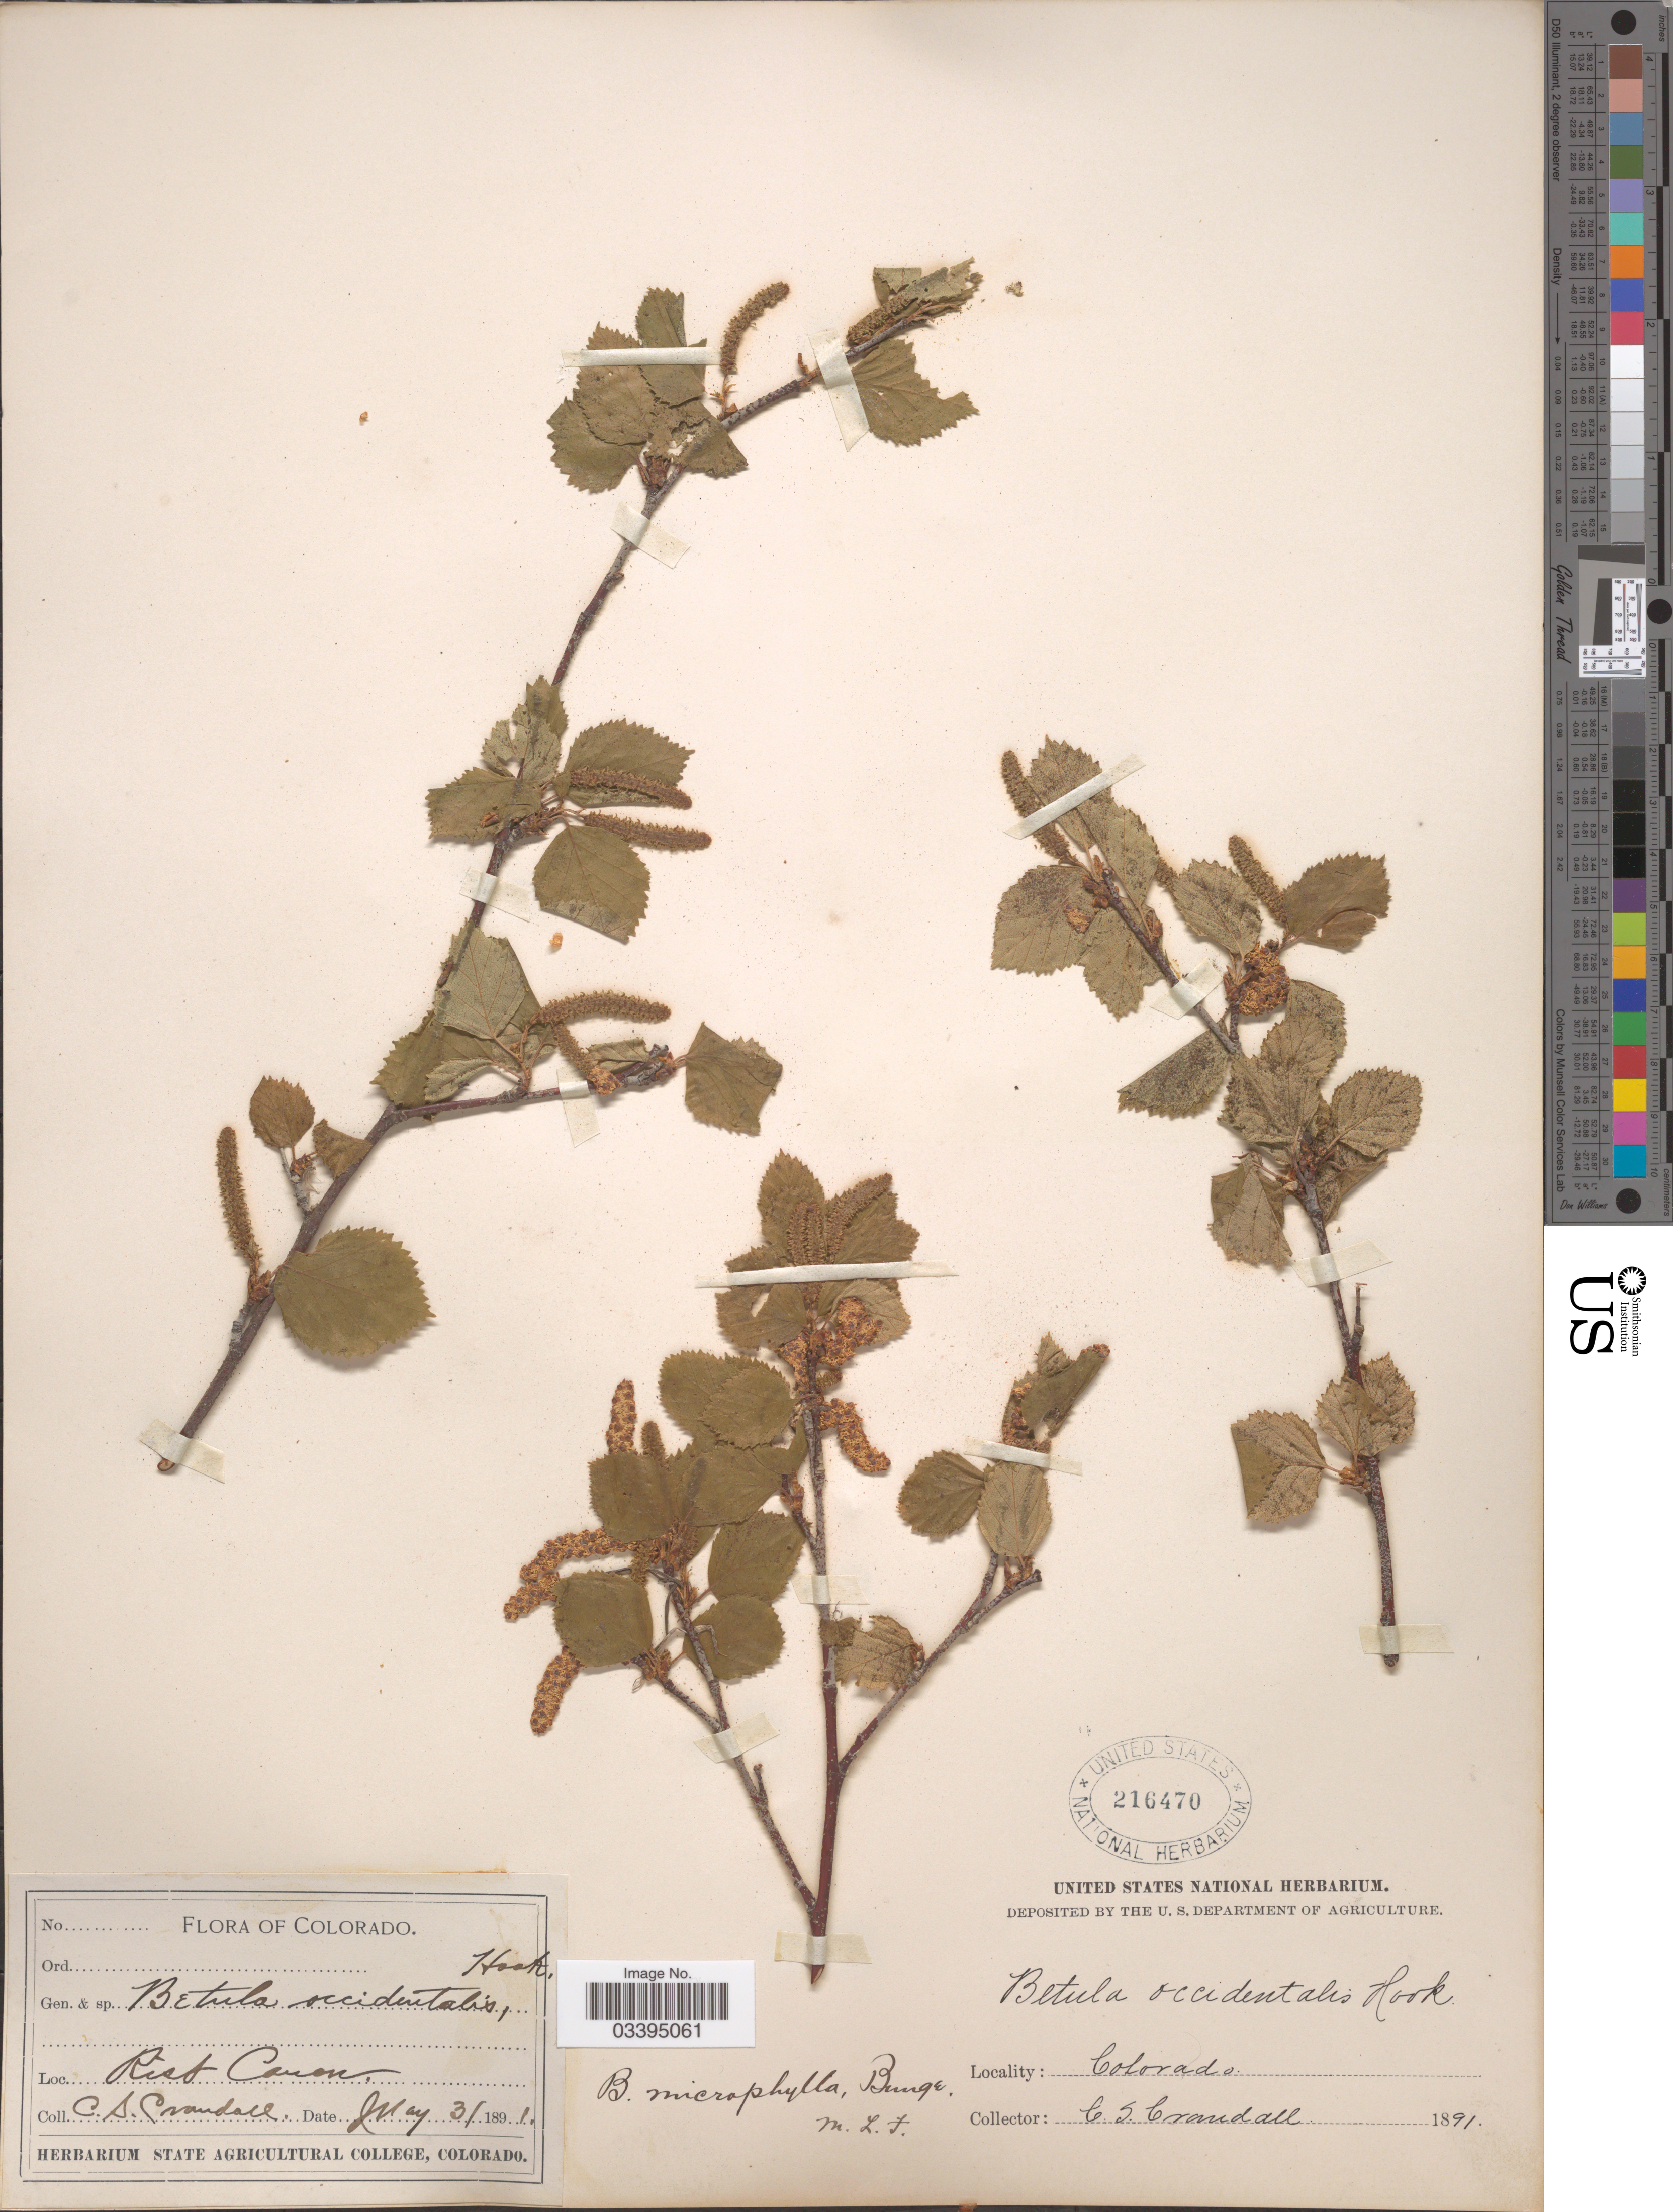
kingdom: Plantae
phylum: Tracheophyta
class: Magnoliopsida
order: Fagales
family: Betulaceae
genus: Betula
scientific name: Betula fontinalis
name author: Sarg.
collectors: C. Crandall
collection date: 1891-05-31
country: United States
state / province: Colorado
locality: Rist Canon.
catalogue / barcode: US 216470